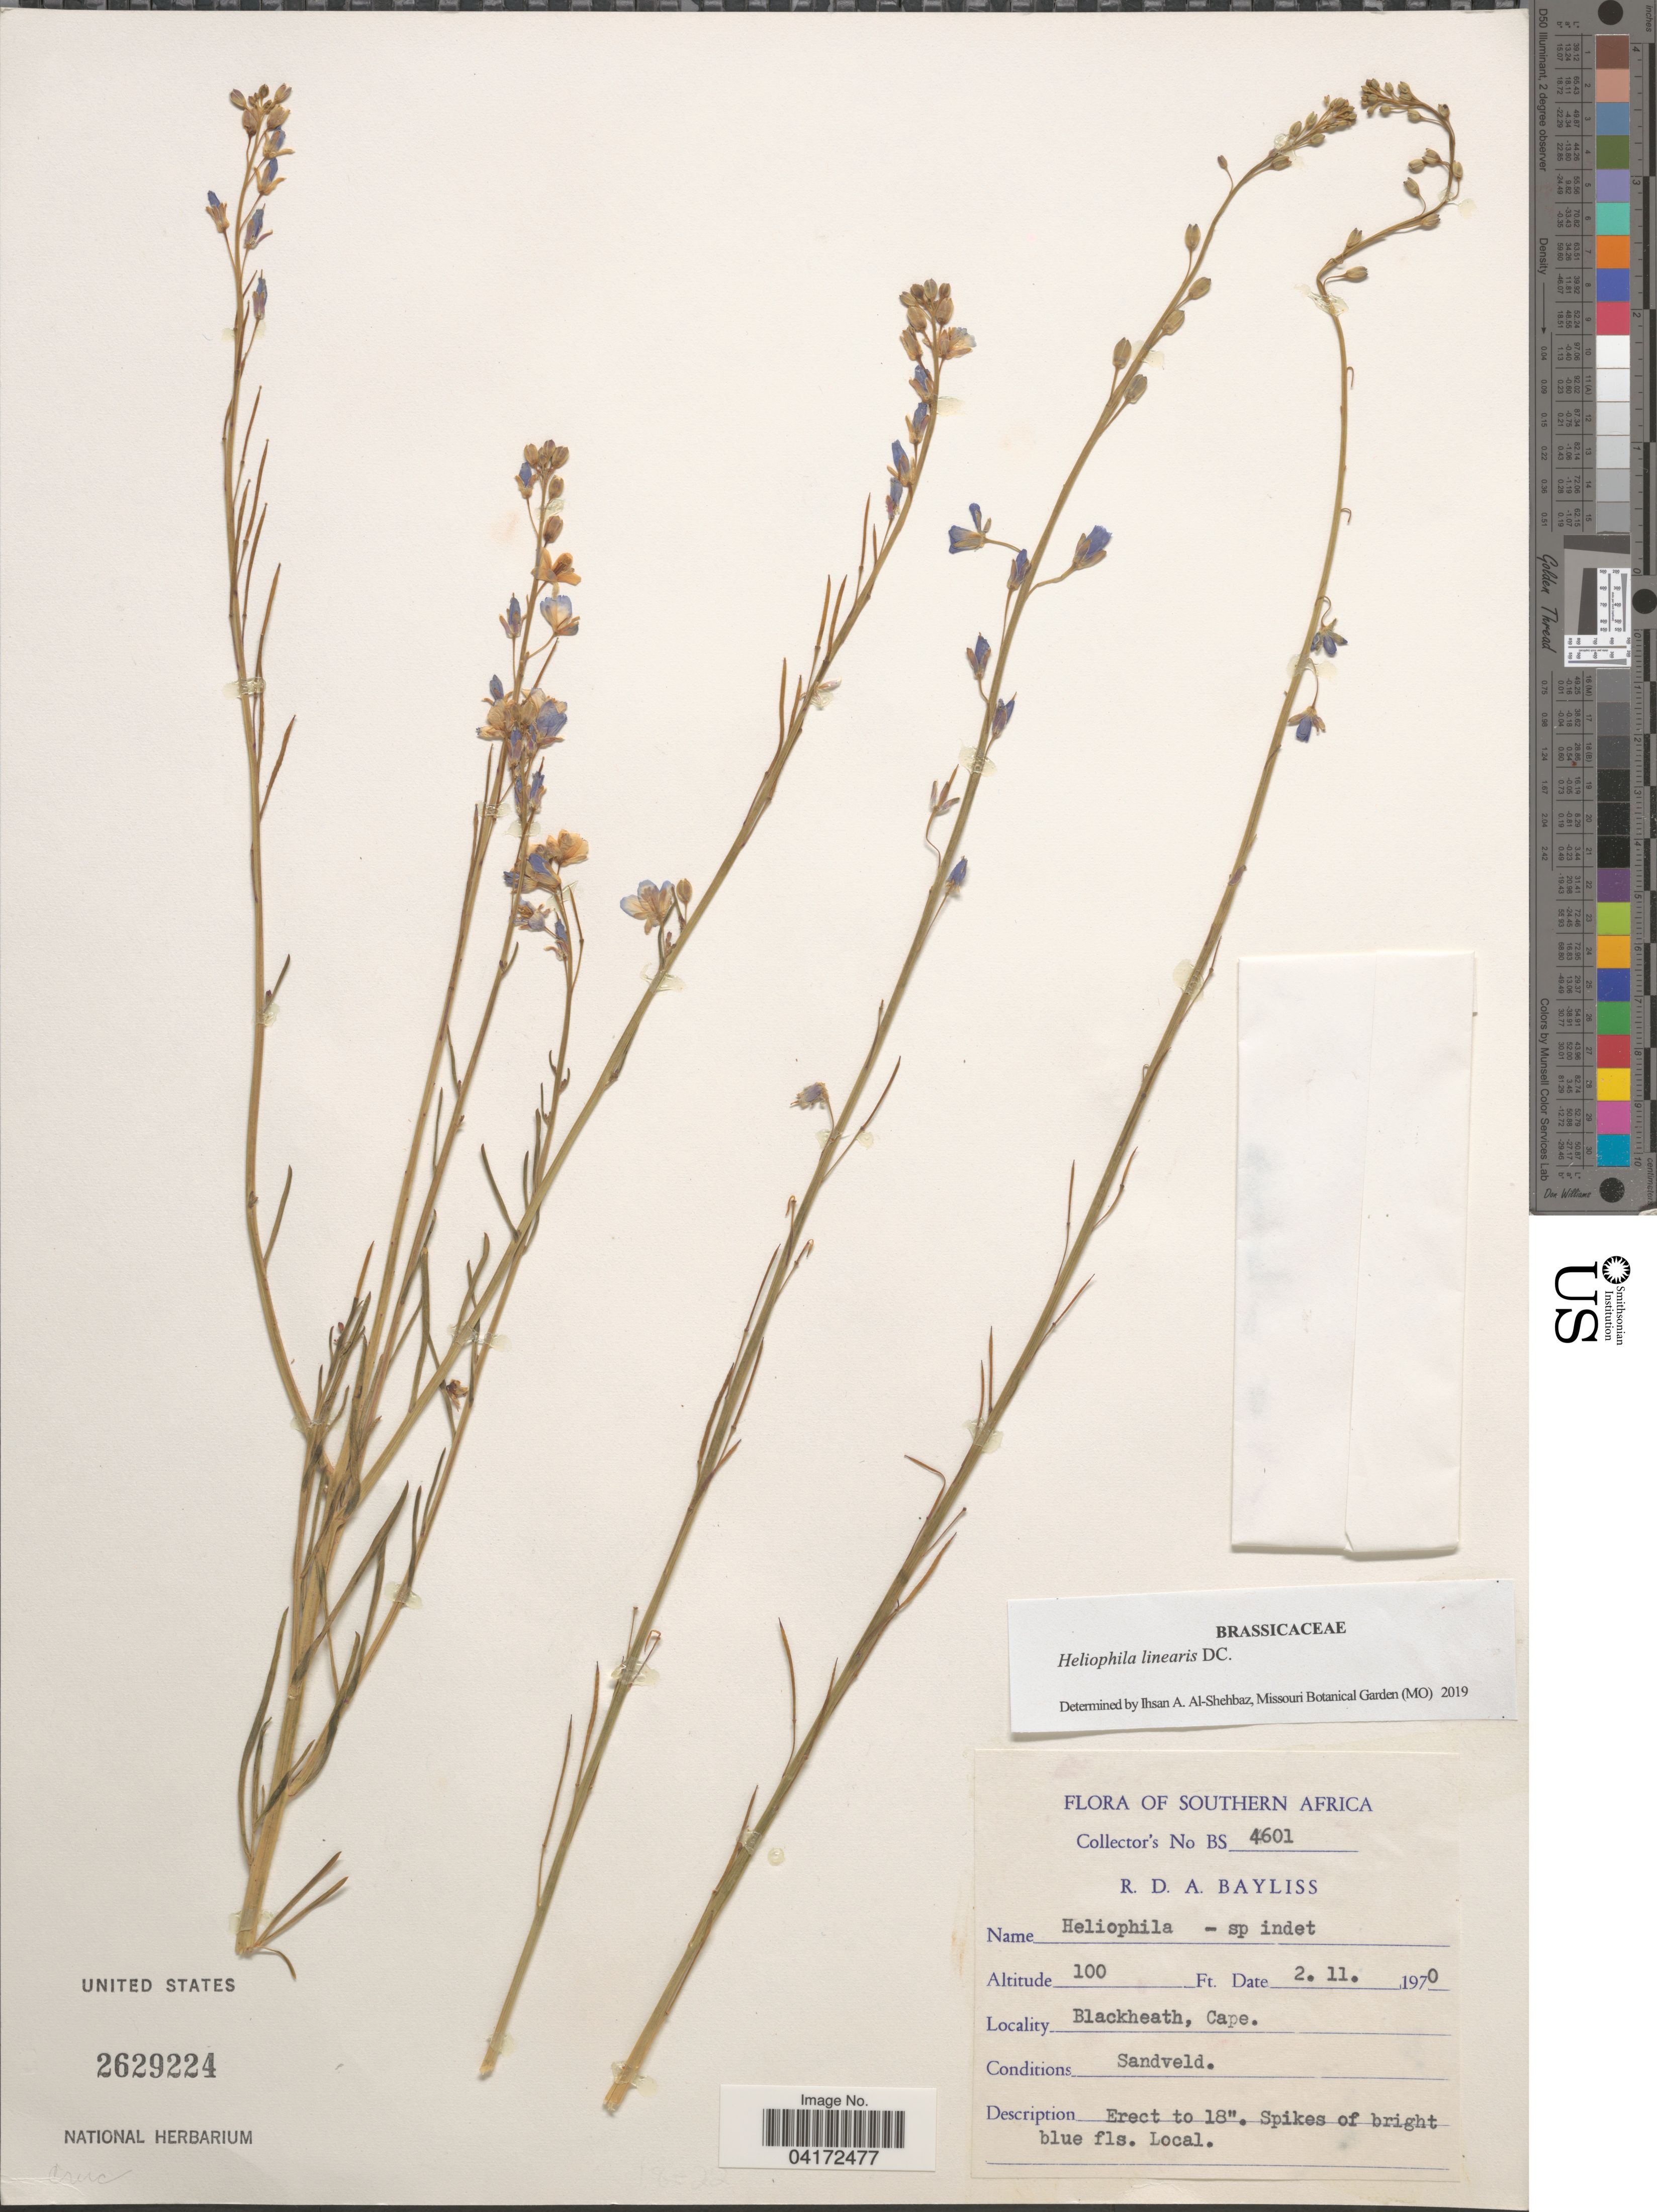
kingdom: Plantae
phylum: Tracheophyta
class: Magnoliopsida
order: Brassicales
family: Brassicaceae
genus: Heliophila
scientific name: Heliophila linearis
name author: DC.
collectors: R. Bayliss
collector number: BS4601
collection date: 1970-11-02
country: South Africa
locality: Southern Africa. Blackheath, Cape.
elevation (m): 30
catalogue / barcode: US 2629224